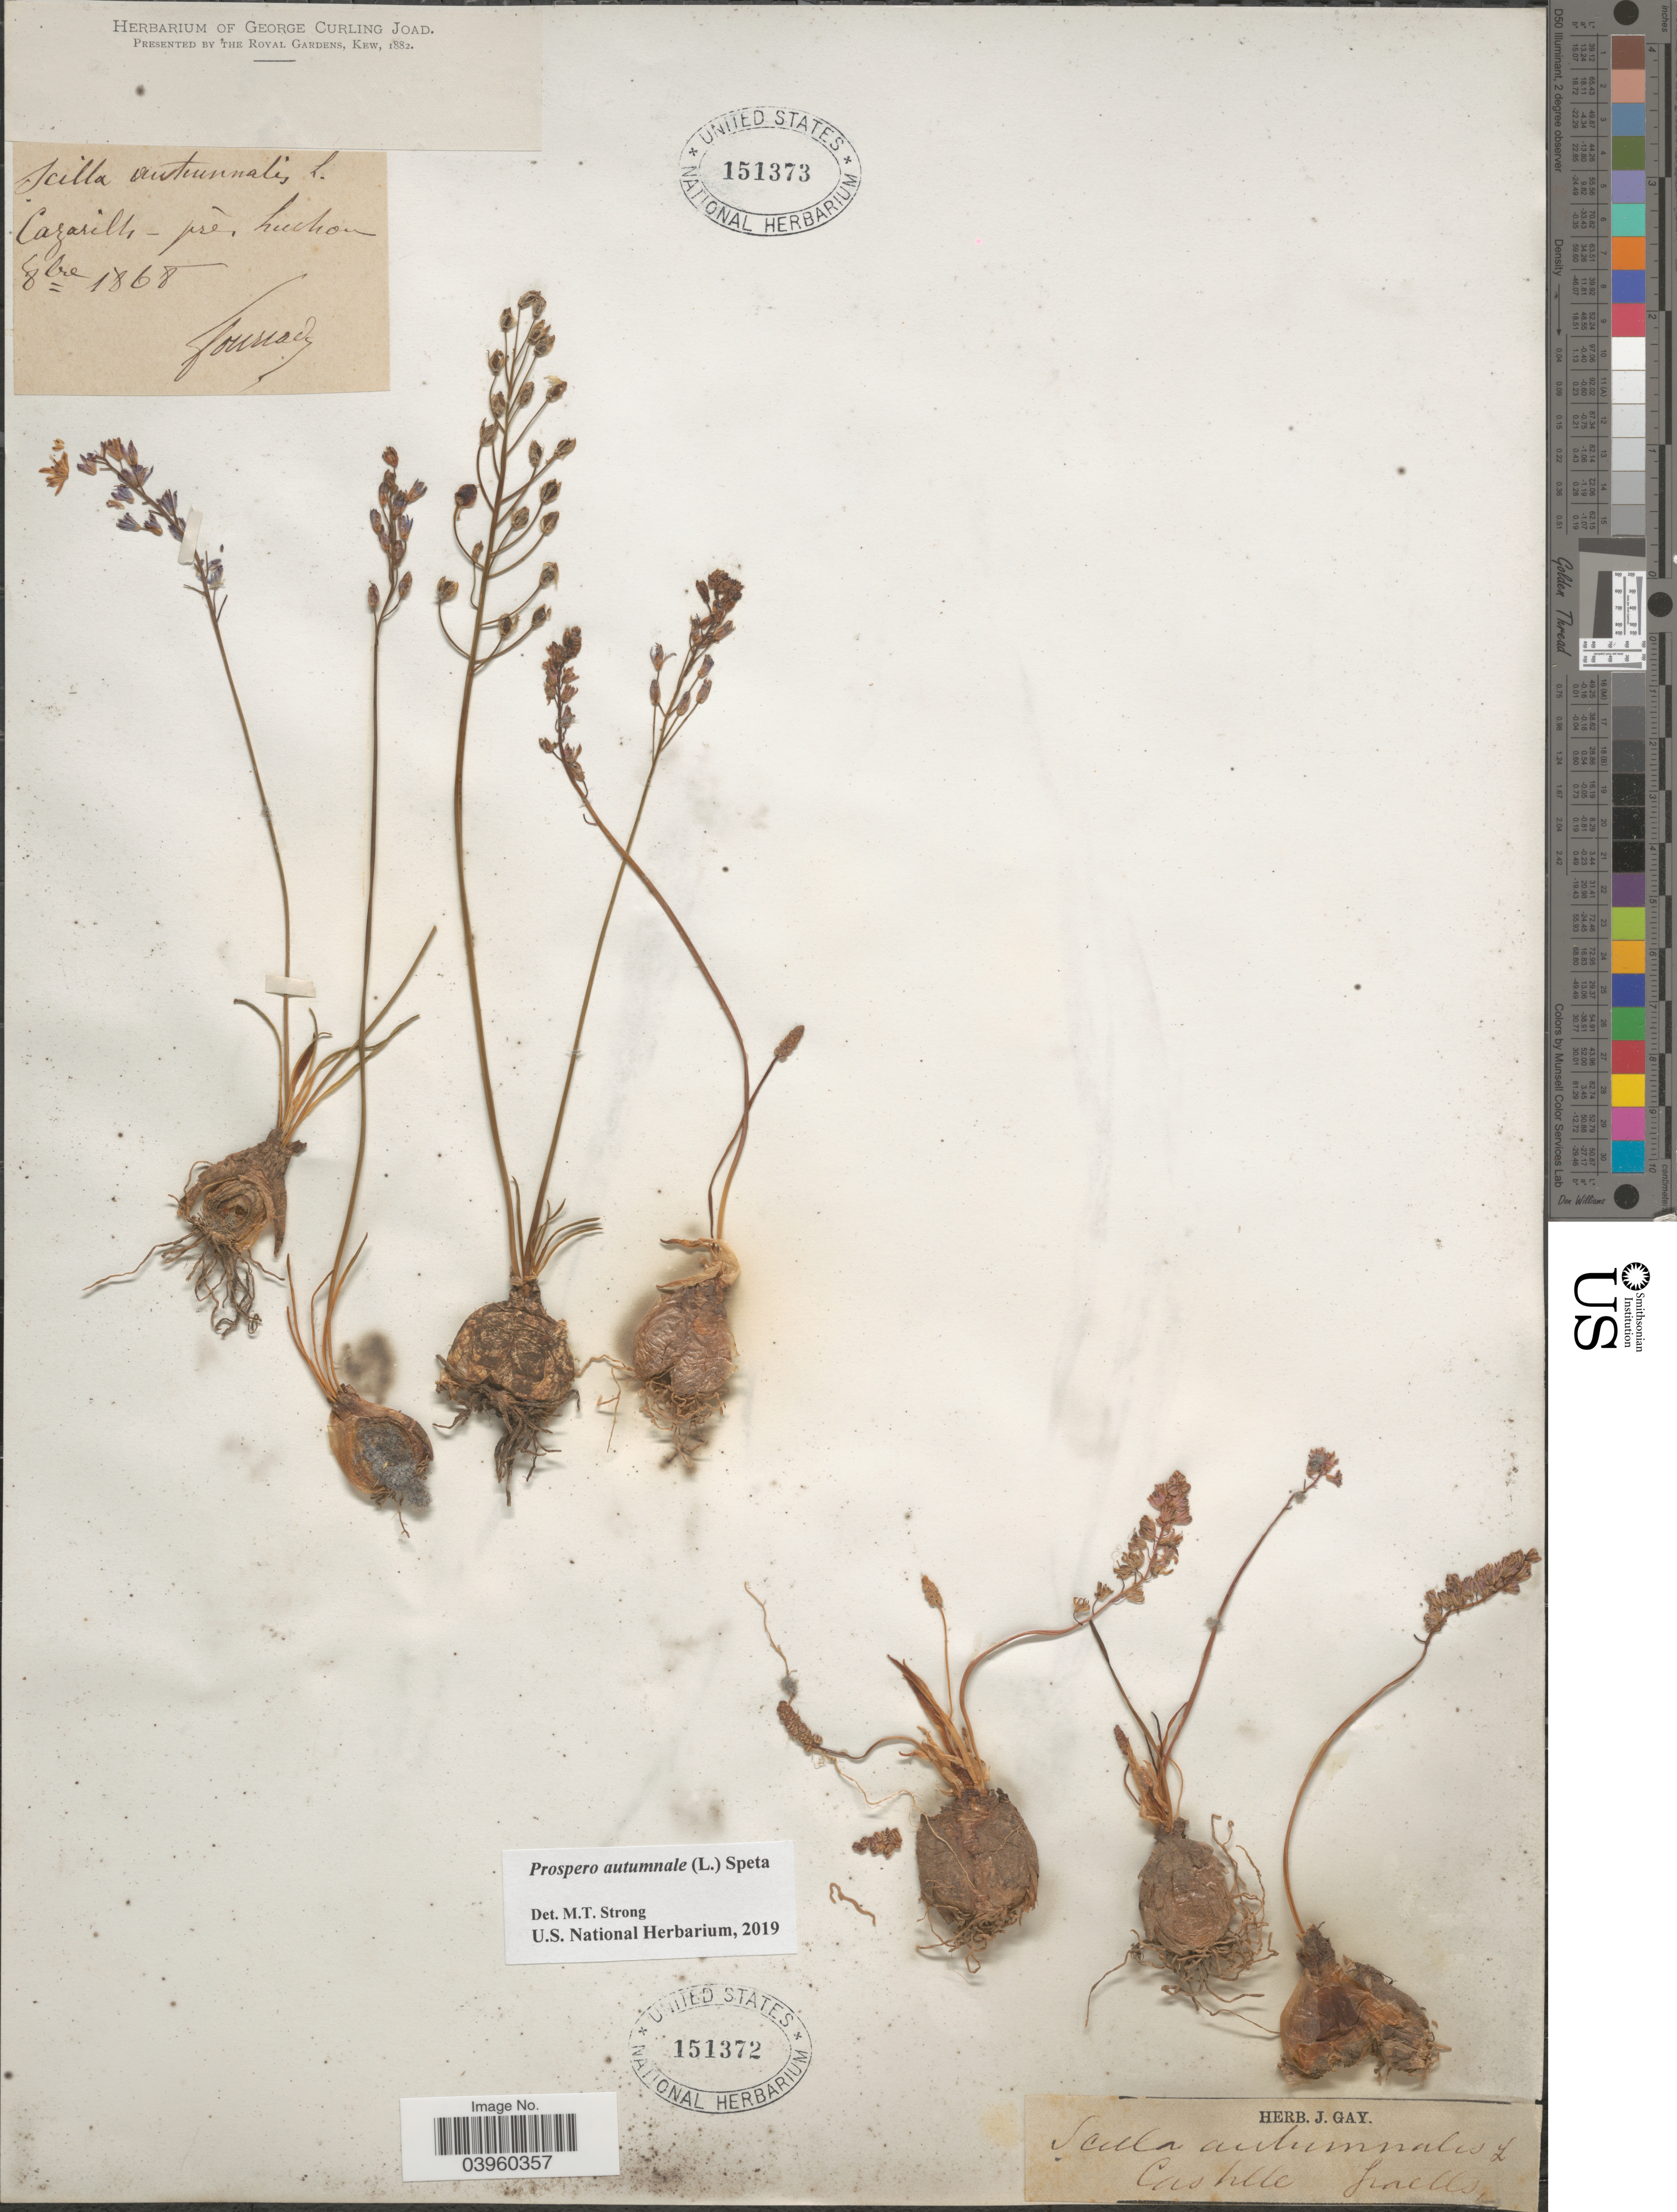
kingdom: Plantae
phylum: Tracheophyta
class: Liliopsida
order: Asparagales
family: Asparagaceae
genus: Prospero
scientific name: Prospero autumnale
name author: (L.) Speta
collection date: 1868-10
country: France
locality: Cazarilh - près Luchon.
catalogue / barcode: US 151373-2